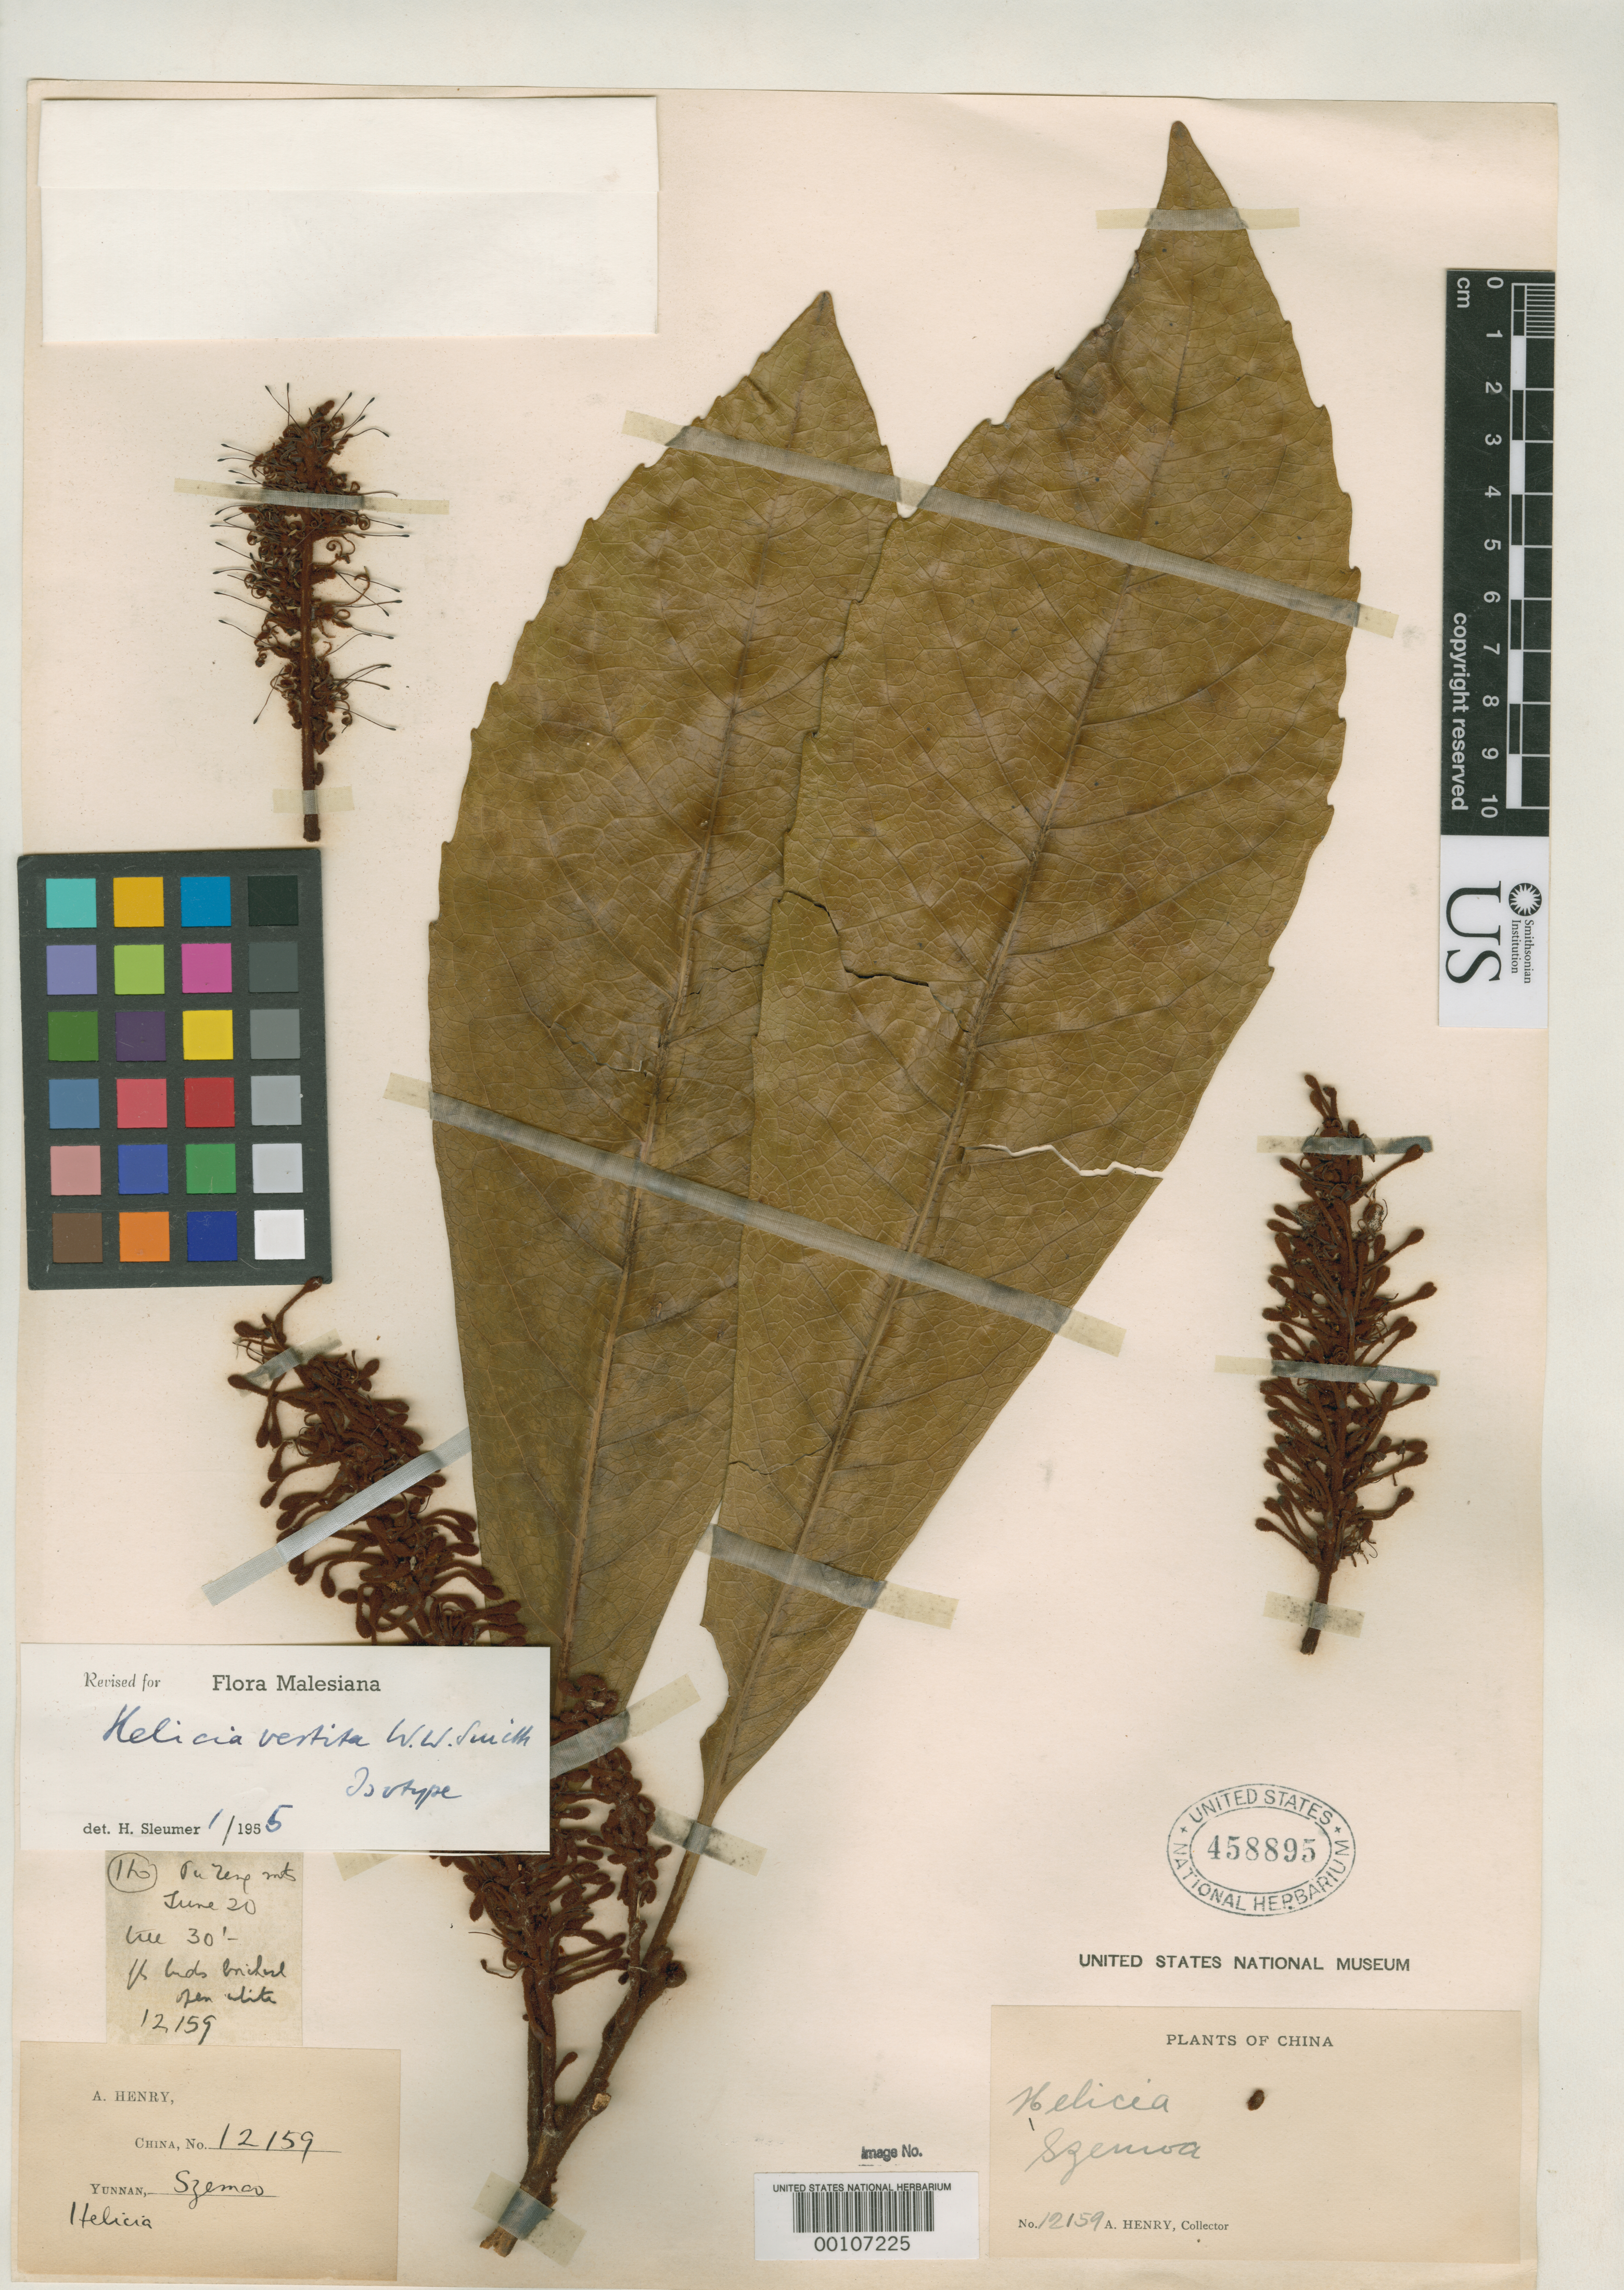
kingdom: Plantae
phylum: Tracheophyta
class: Magnoliopsida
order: Proteales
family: Proteaceae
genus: Helicia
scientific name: Helicia vestita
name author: W.W. Sm.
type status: Isotype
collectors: A. Henry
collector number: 12159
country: China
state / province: Yunnan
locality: Szemoa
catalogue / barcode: US 458895